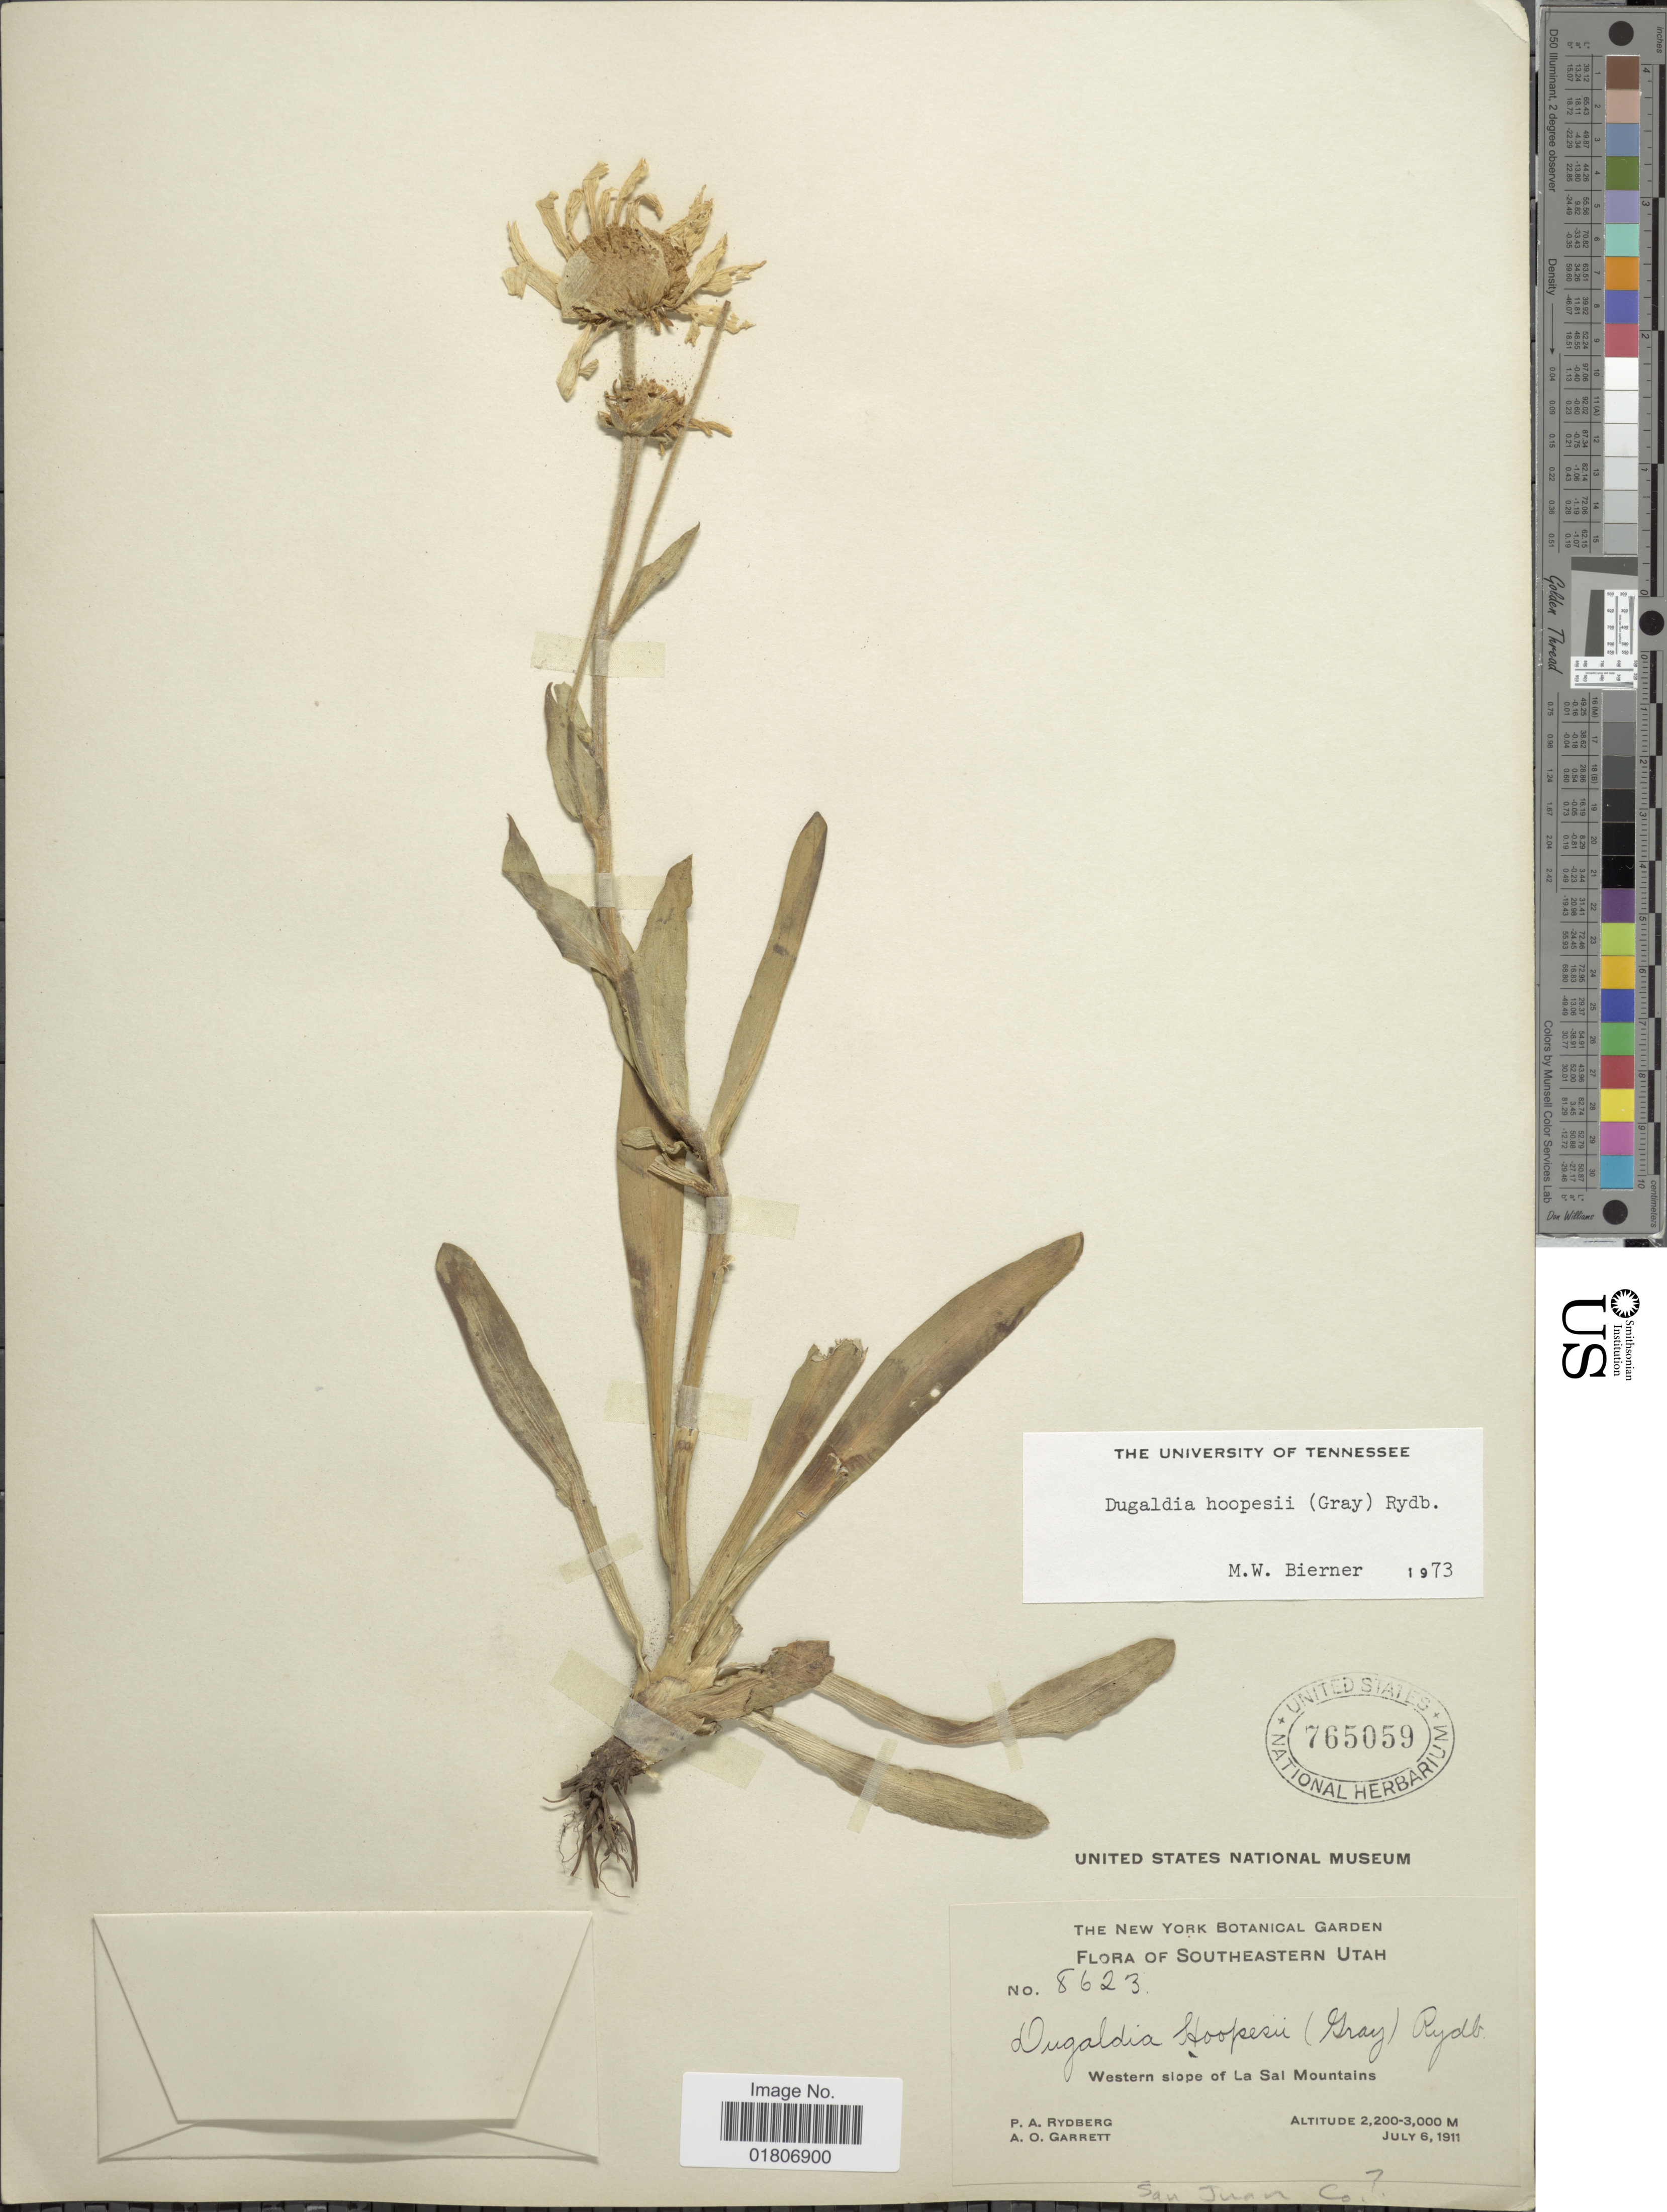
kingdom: Plantae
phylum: Tracheophyta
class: Magnoliopsida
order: Asterales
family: Asteraceae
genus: Dugaldia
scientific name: Dugaldia hoopesii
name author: (A. Gray) Rydb.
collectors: P. A. Rydberg & A. O. Garrett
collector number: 8623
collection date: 1911-07-06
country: United States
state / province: Utah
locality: Southeastern Utah. Western slope of La Sal Mountains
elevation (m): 2200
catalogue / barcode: US 765059